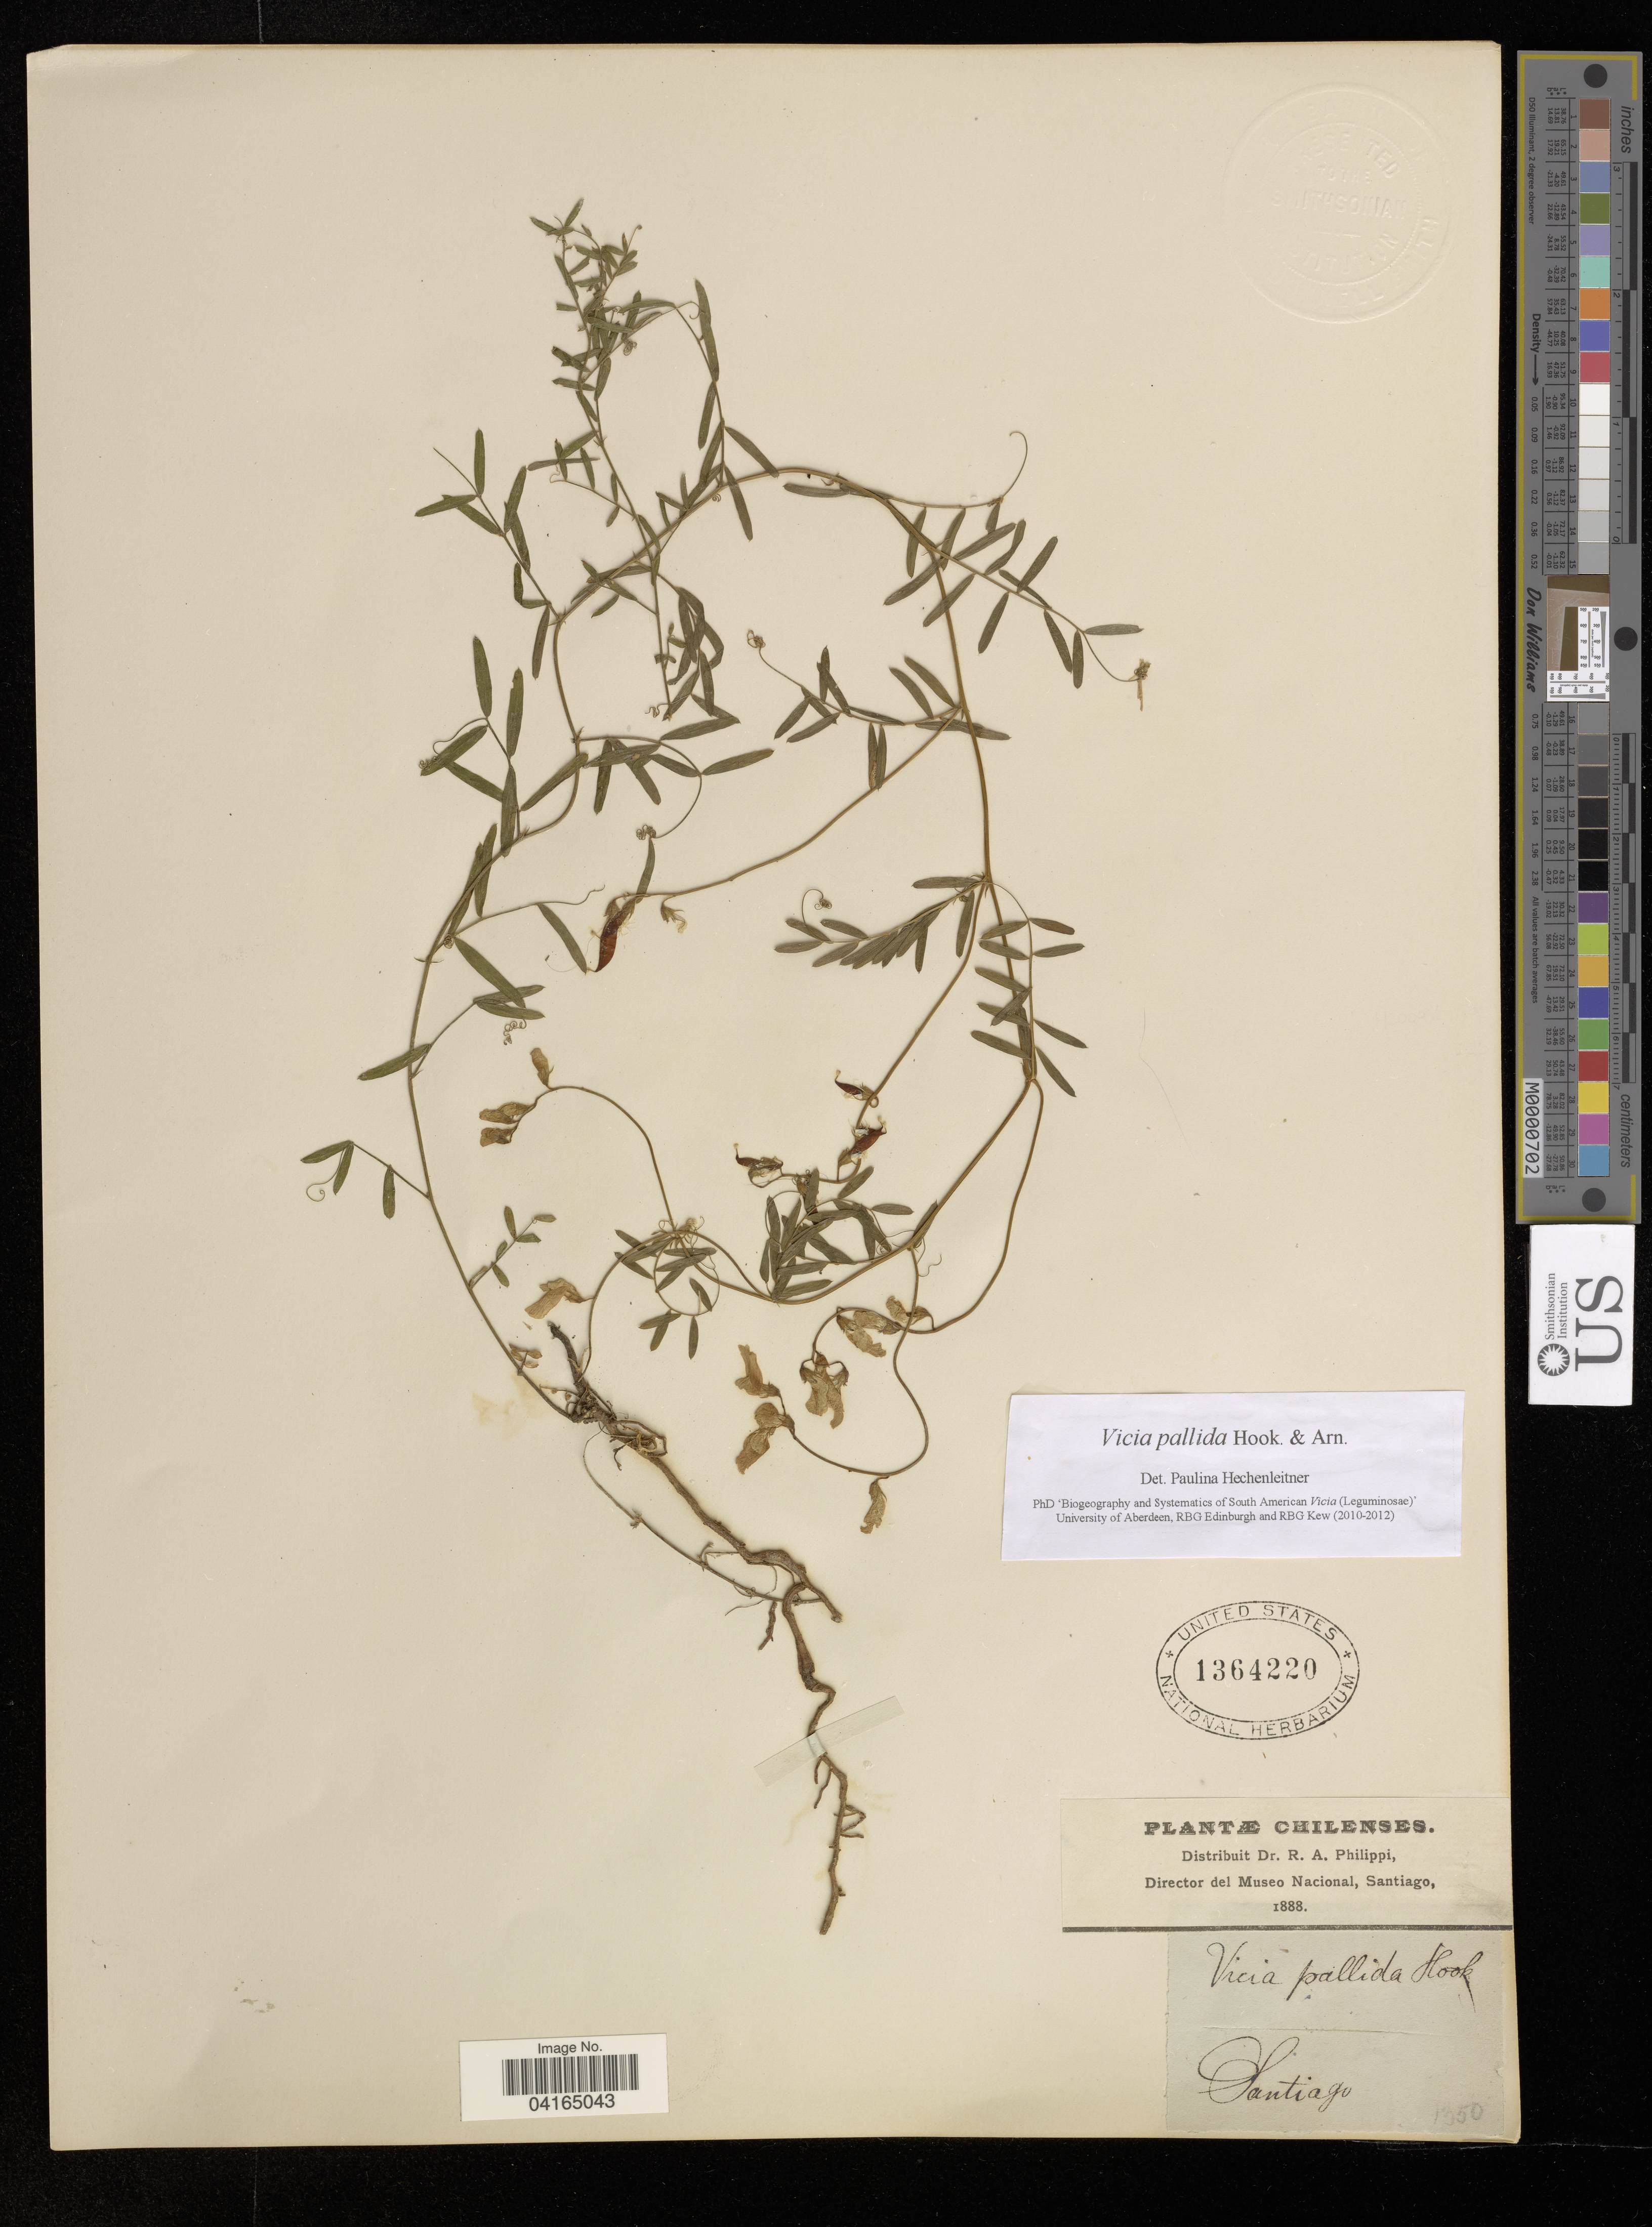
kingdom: Plantae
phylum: Tracheophyta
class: Magnoliopsida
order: Fabales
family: Fabaceae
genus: Vicia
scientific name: Vicia pallida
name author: Hook. & Arn.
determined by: Hechenleitner, Paulina, RBG Edinburgh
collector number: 1350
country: Chile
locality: Santiago.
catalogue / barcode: US 1364220